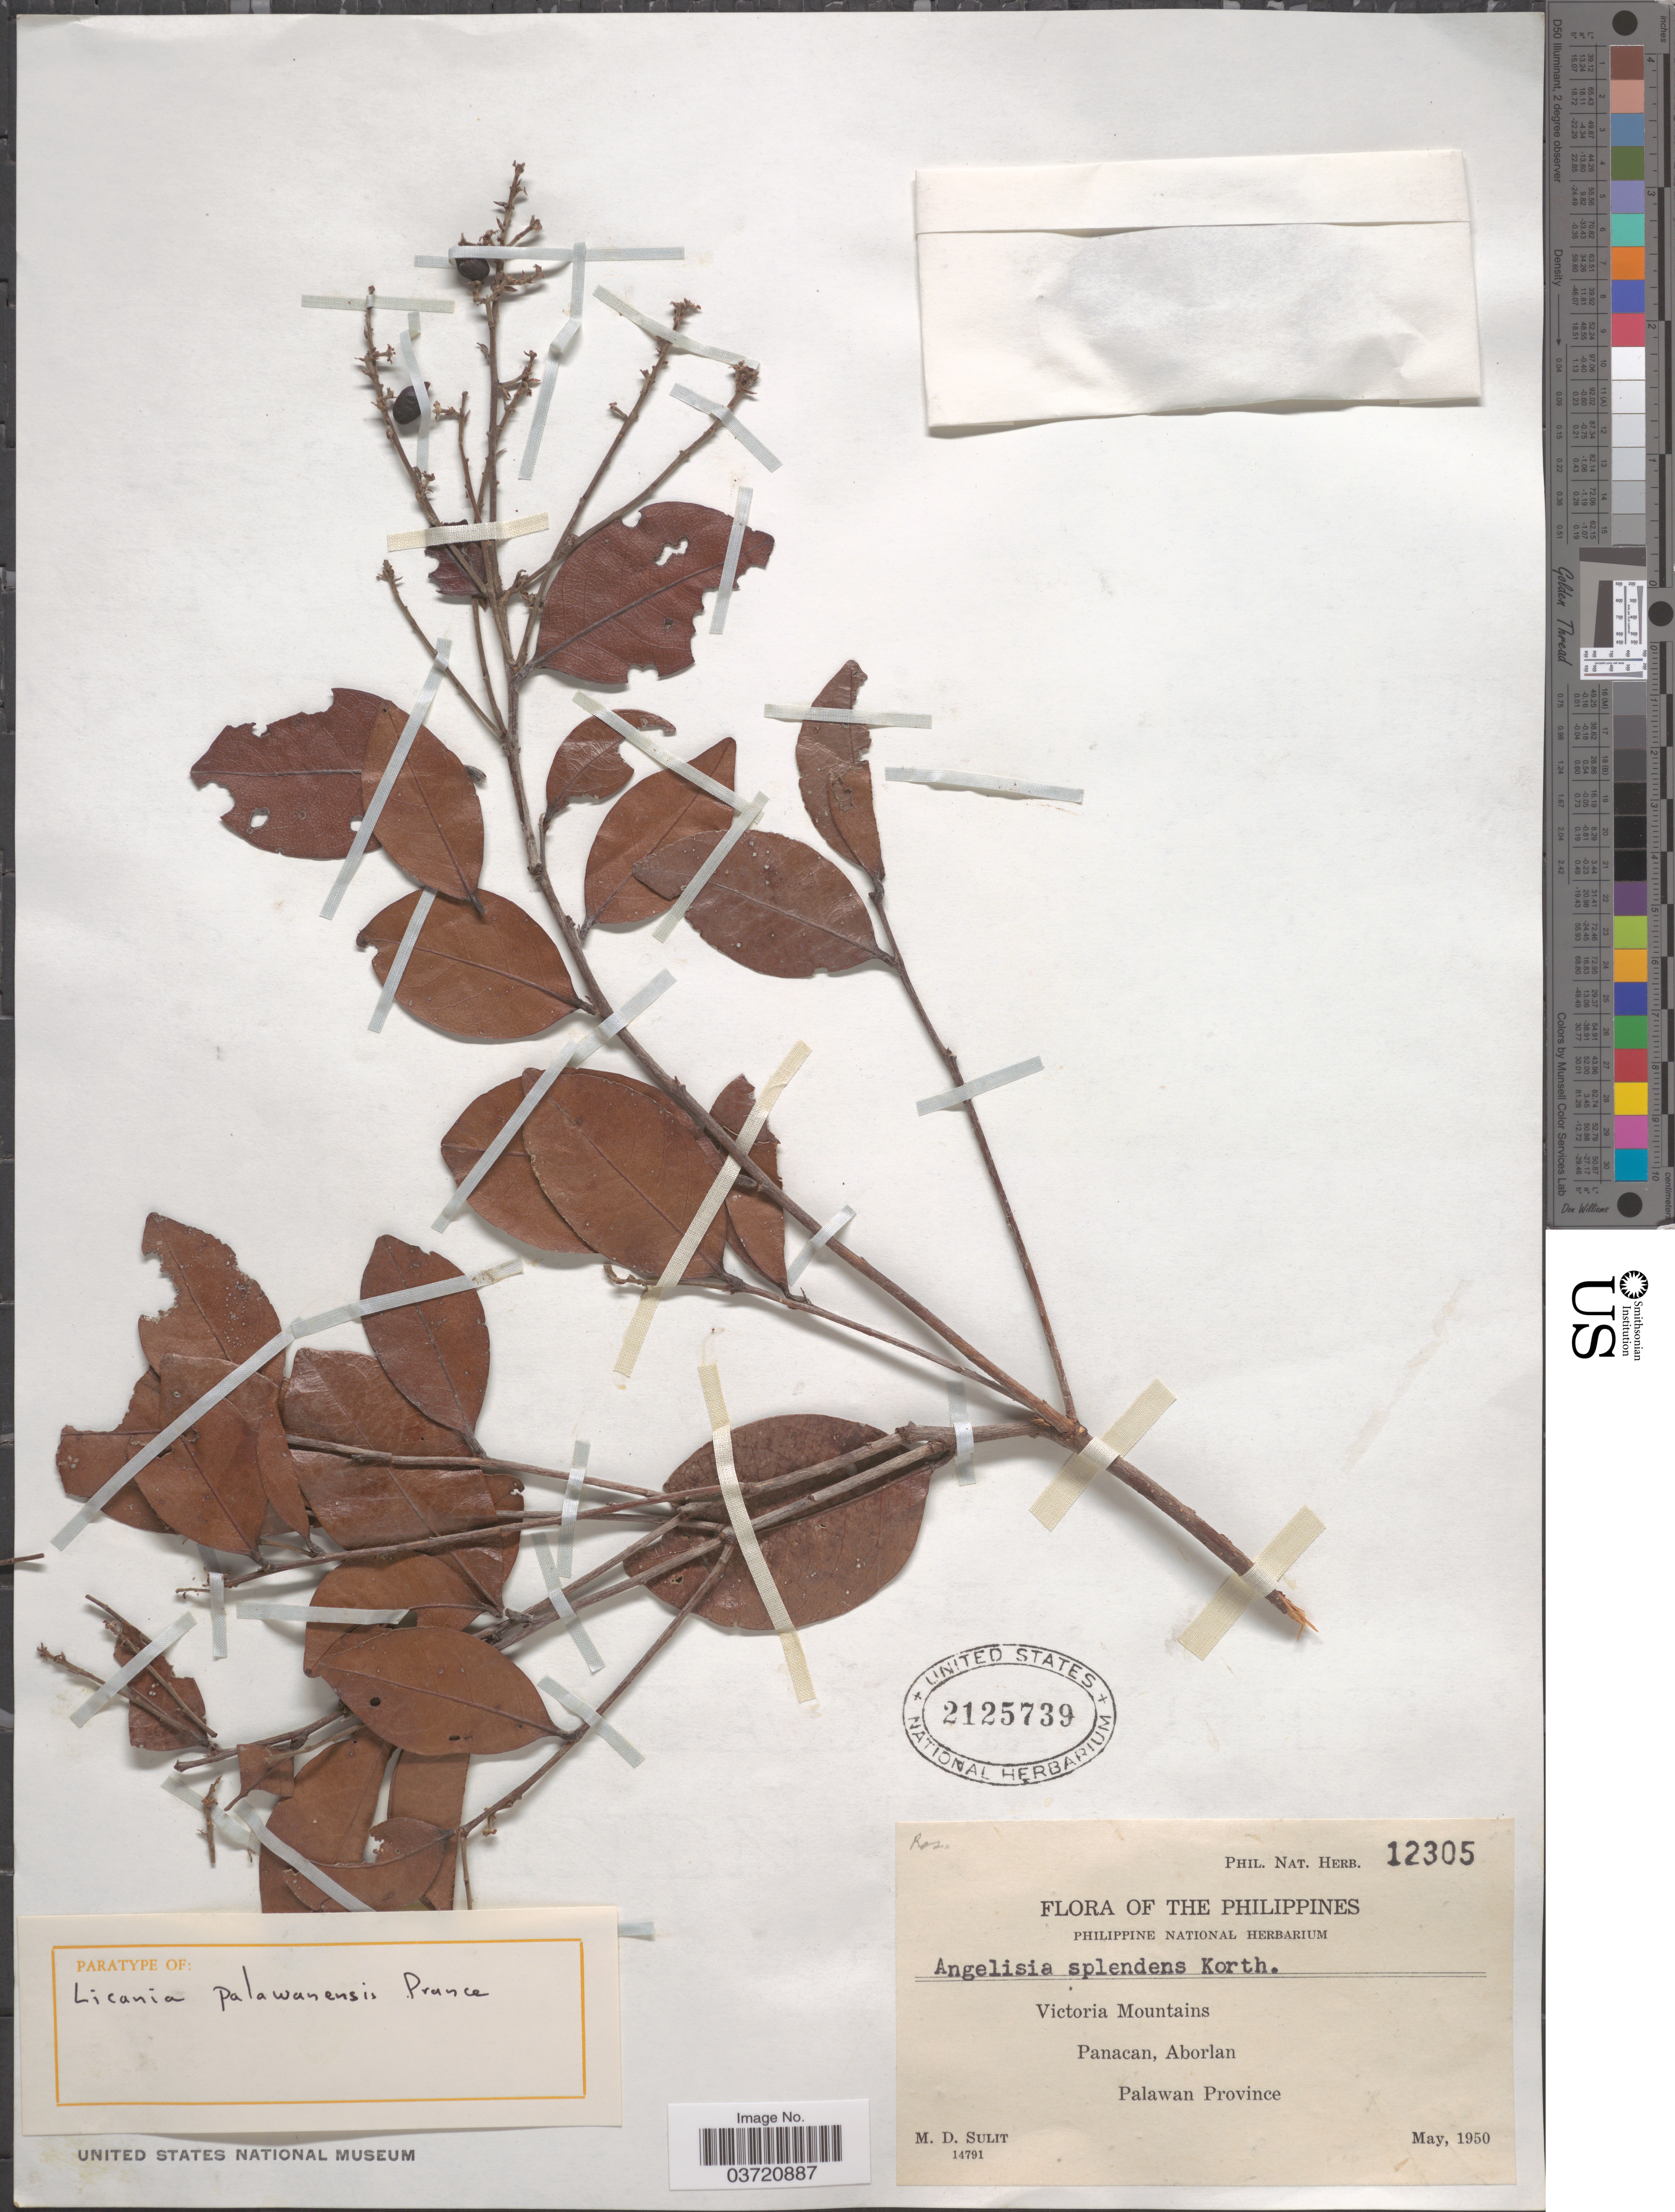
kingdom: Plantae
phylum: Tracheophyta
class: Magnoliopsida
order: Malpighiales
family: Chrysobalanaceae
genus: Licania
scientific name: Licania palawanensis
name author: Prance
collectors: M. Sulit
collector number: Phil. Nat. Herb. 12305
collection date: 1950-05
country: Philippines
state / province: Mimaropa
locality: Victoria Mountains. Panacan, Aborlan. Palawan Province.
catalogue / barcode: US 2125739